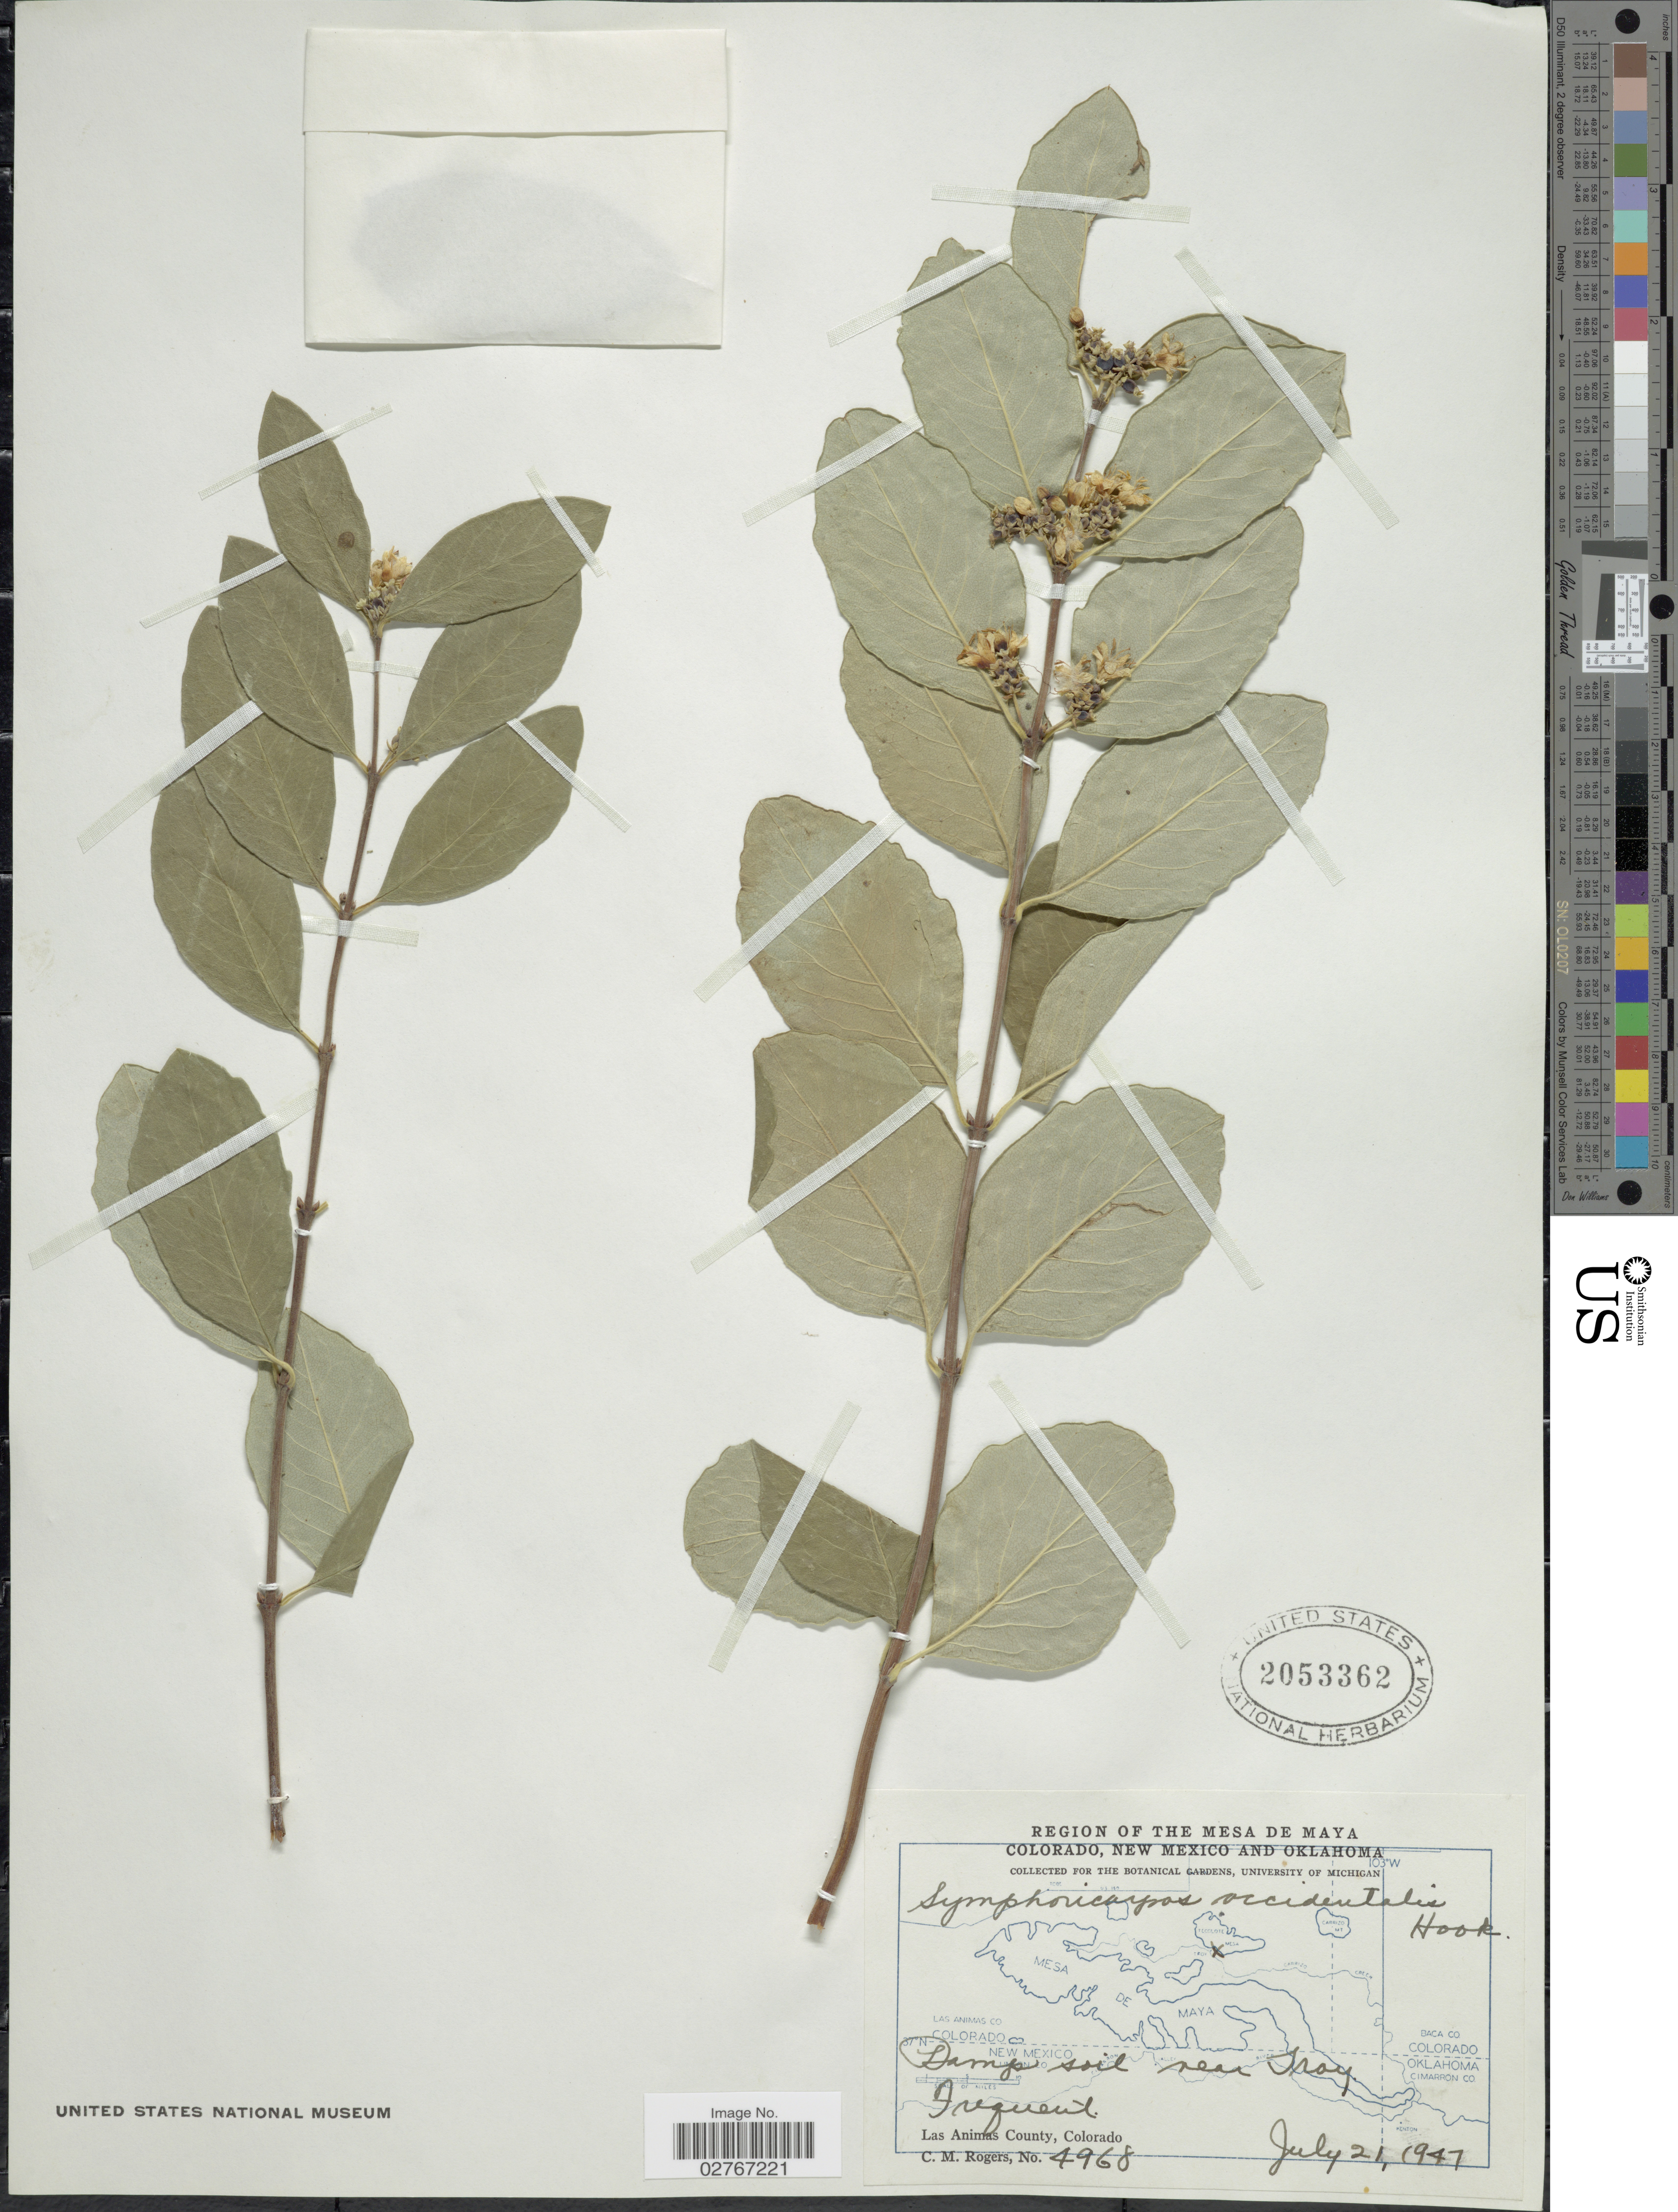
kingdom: Plantae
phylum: Tracheophyta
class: Magnoliopsida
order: Dipsacales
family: Caprifoliaceae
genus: Symphoricarpos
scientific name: Symphoricarpos occidentalis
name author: (R. Br.) Hook.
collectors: C. M. Rogers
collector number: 4968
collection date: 1947-07-21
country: United States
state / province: Colorado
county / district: Las Animas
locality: Damp soil near Troy, Las Animas County.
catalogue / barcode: US 2053362